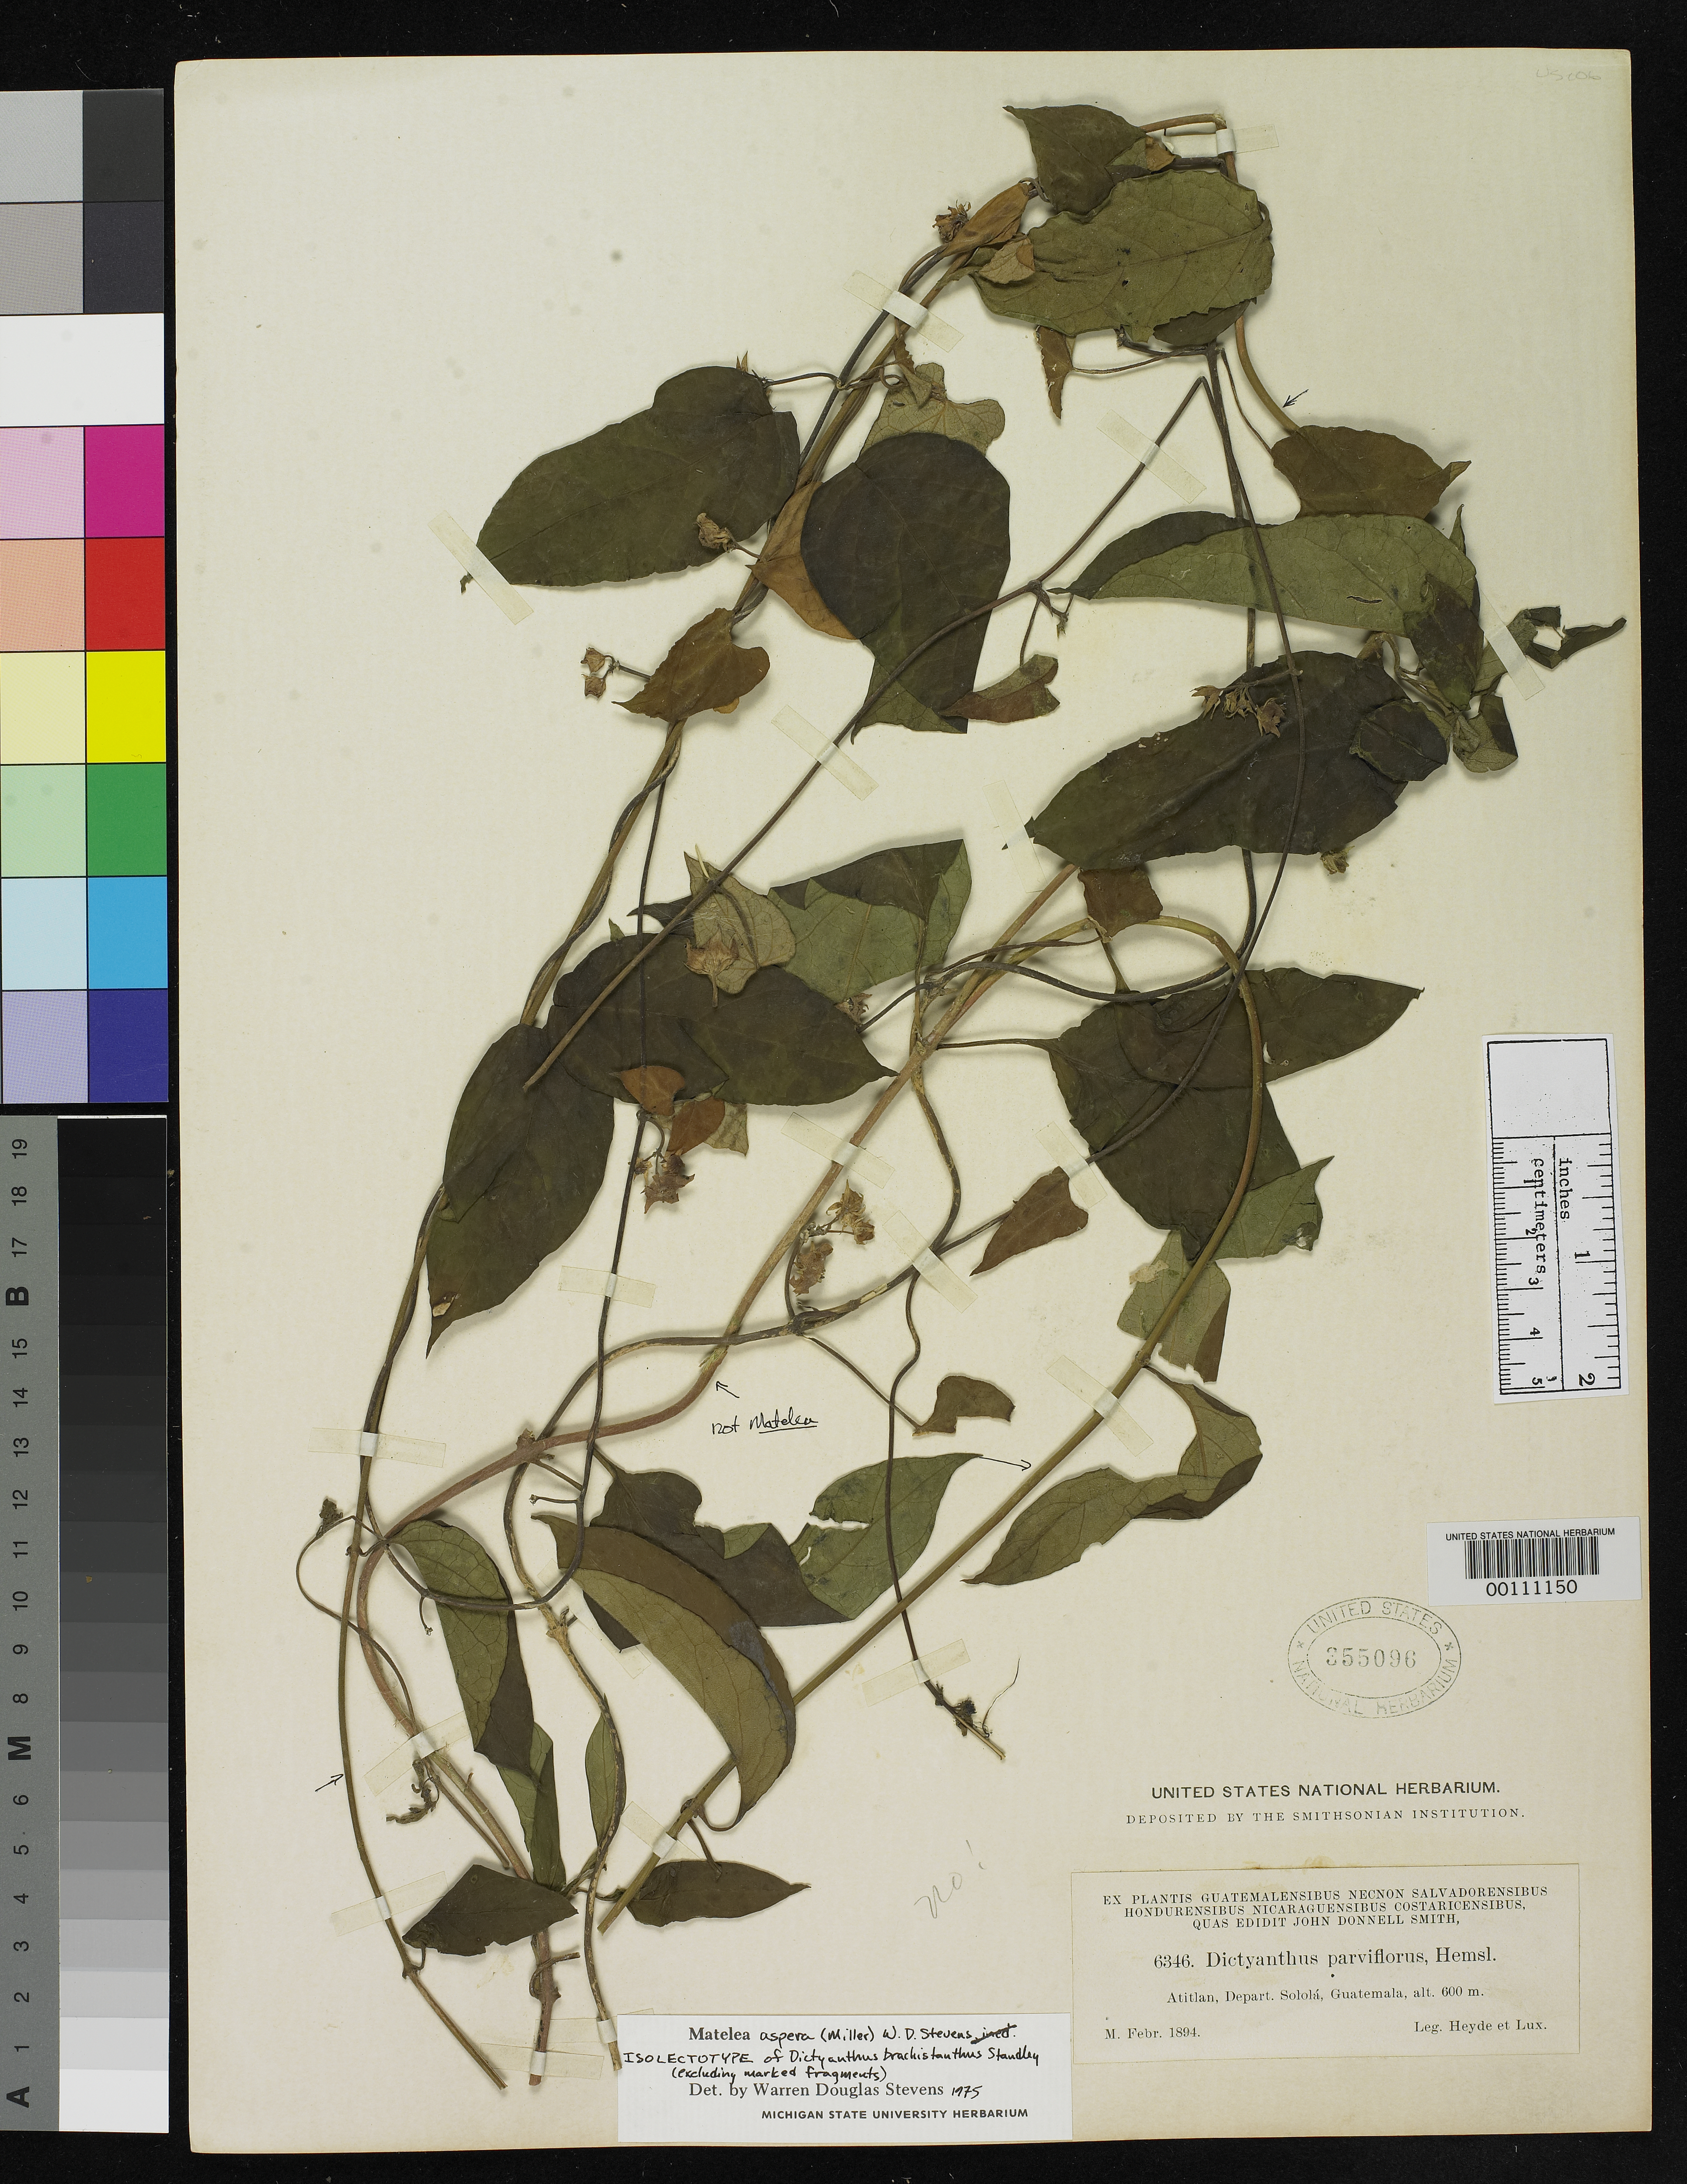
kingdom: Plantae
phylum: Tracheophyta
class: Magnoliopsida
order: Gentianales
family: Apocynaceae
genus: Dictyanthus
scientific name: Dictyanthus brachistanthus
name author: Standl.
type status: Isolectotype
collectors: J. Donnell Smith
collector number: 6346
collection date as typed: Feb 1894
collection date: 1894-02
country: Guatemala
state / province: Sololá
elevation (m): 600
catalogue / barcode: US 355096